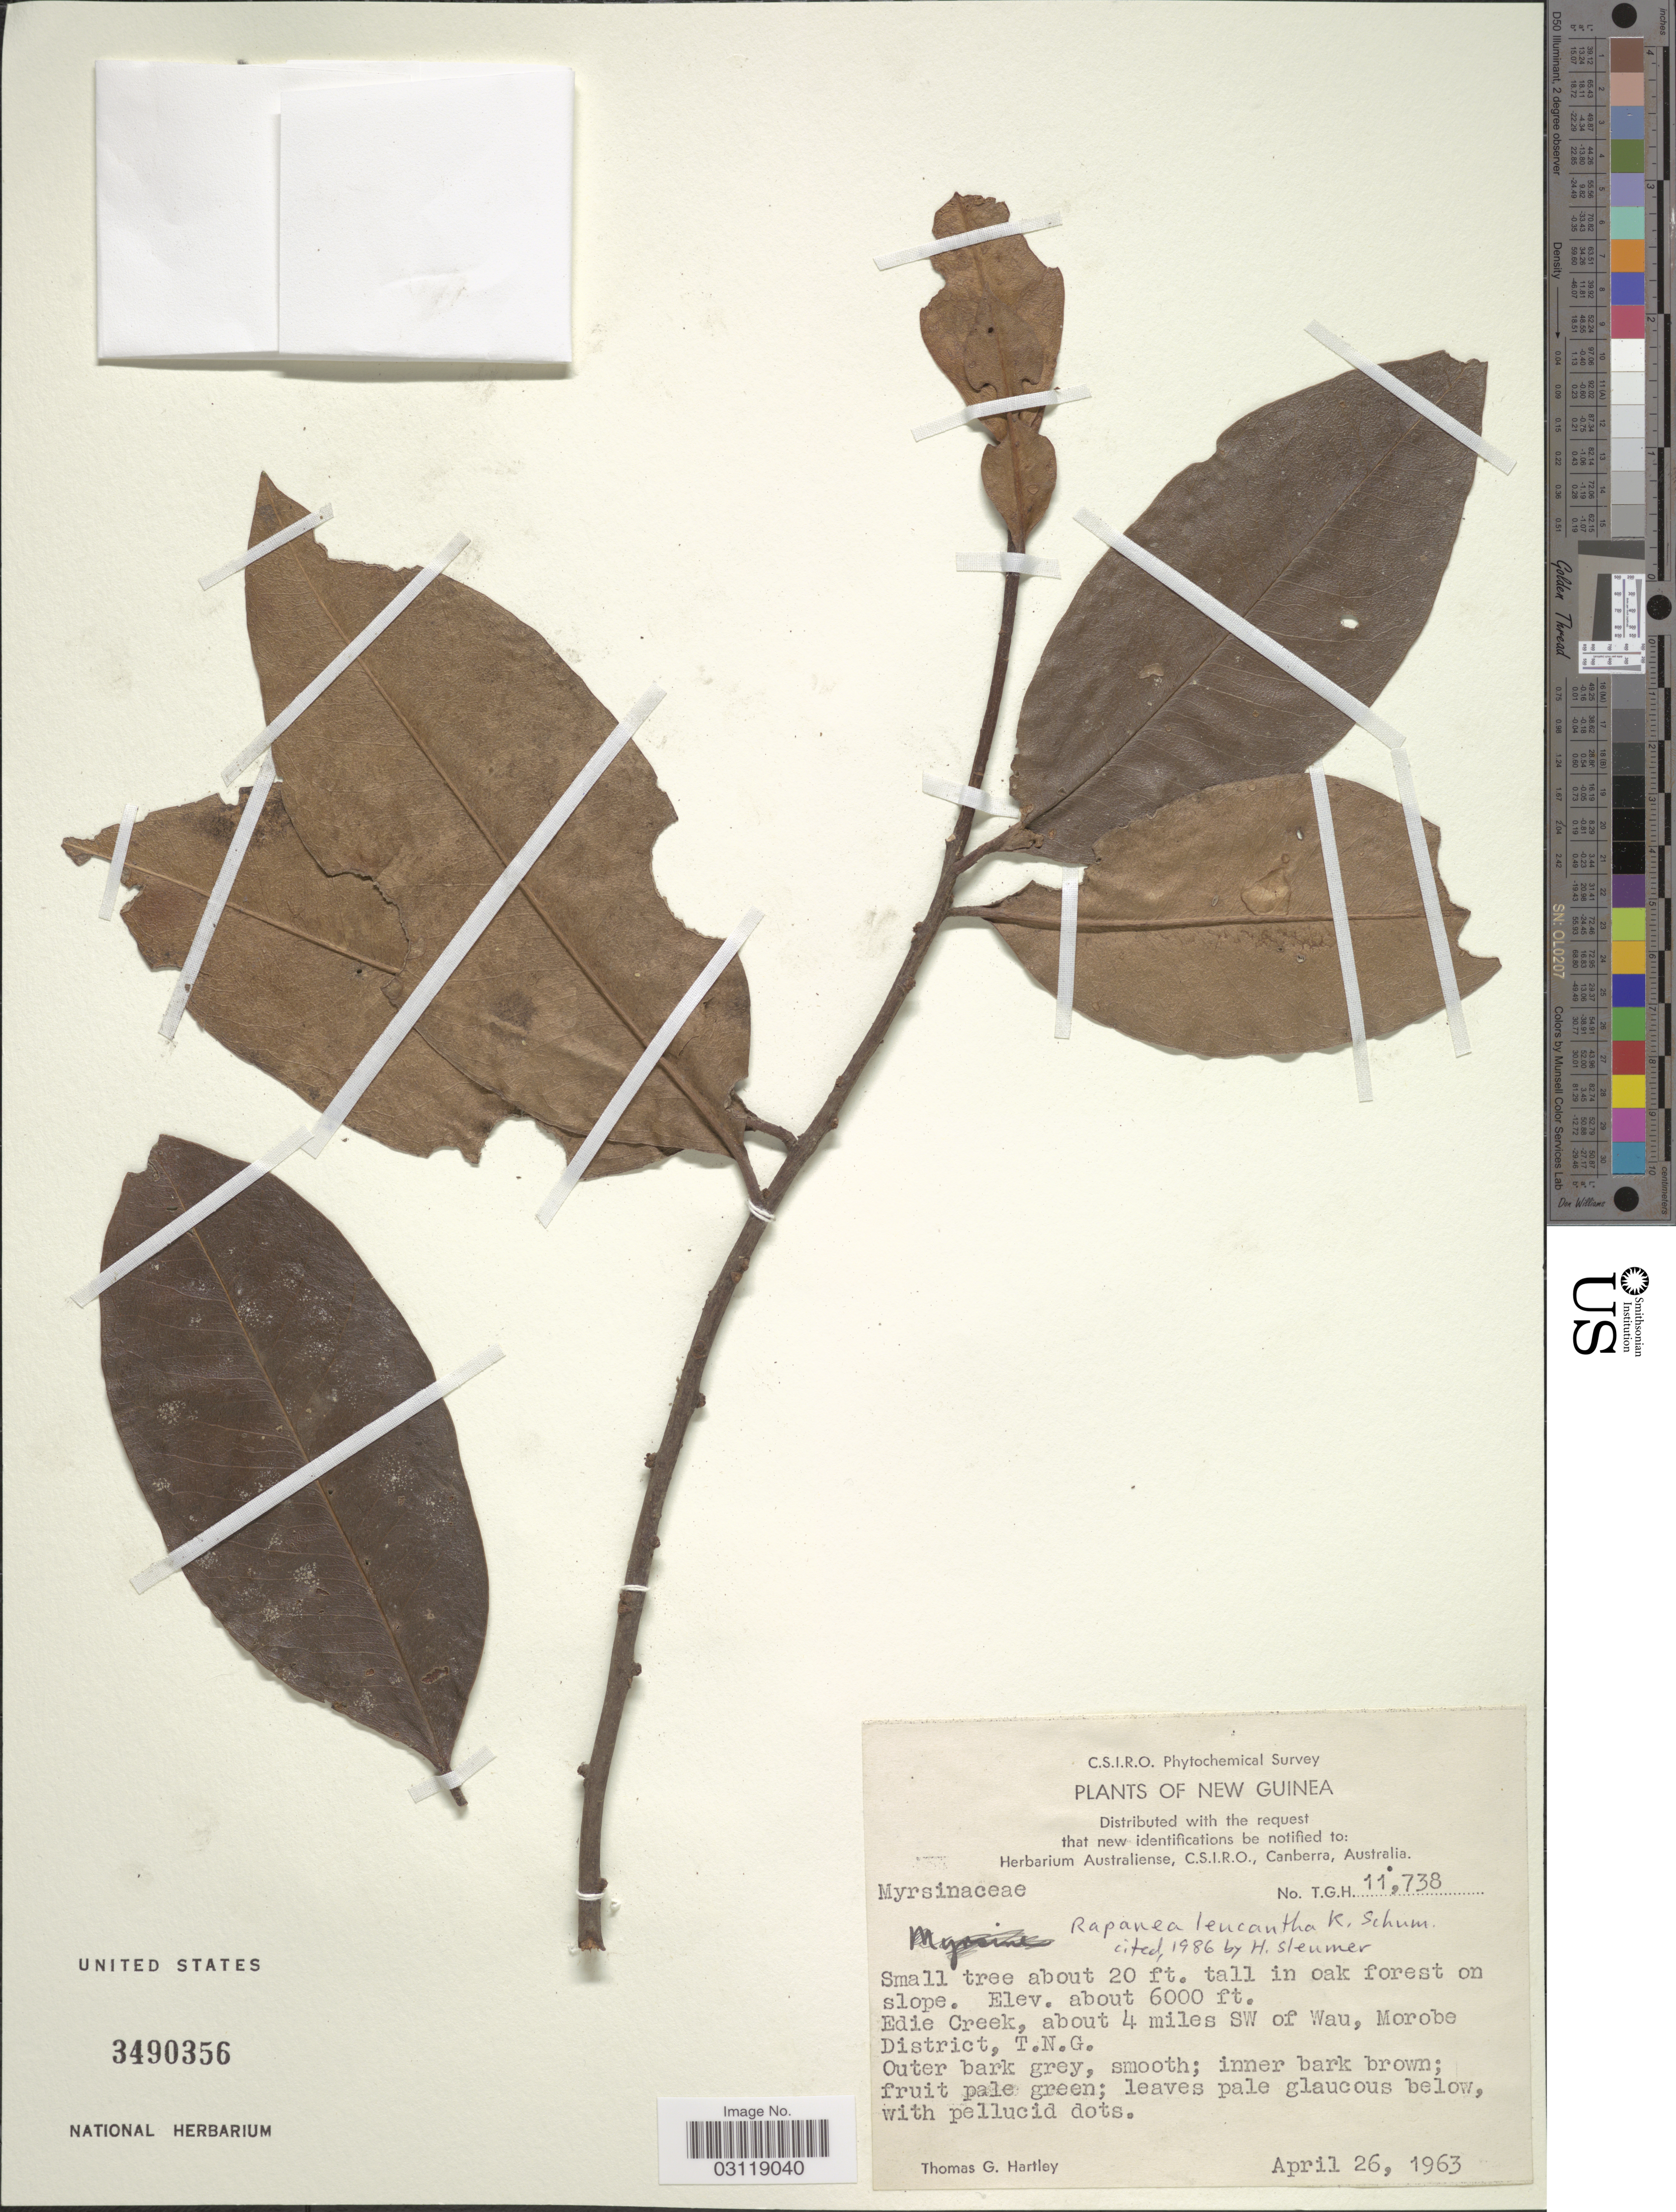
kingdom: Plantae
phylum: Tracheophyta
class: Magnoliopsida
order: Ericales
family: Primulaceae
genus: Rapanea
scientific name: Rapanea leucantha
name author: K. Schum.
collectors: T. Hartley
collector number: TGH11738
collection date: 1963-04-26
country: Papua New Guinea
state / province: Morobe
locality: New Guinea. Edie Creek, about 4 miles SW of Wau, T.N.G.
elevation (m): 1829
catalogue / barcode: US 3490356